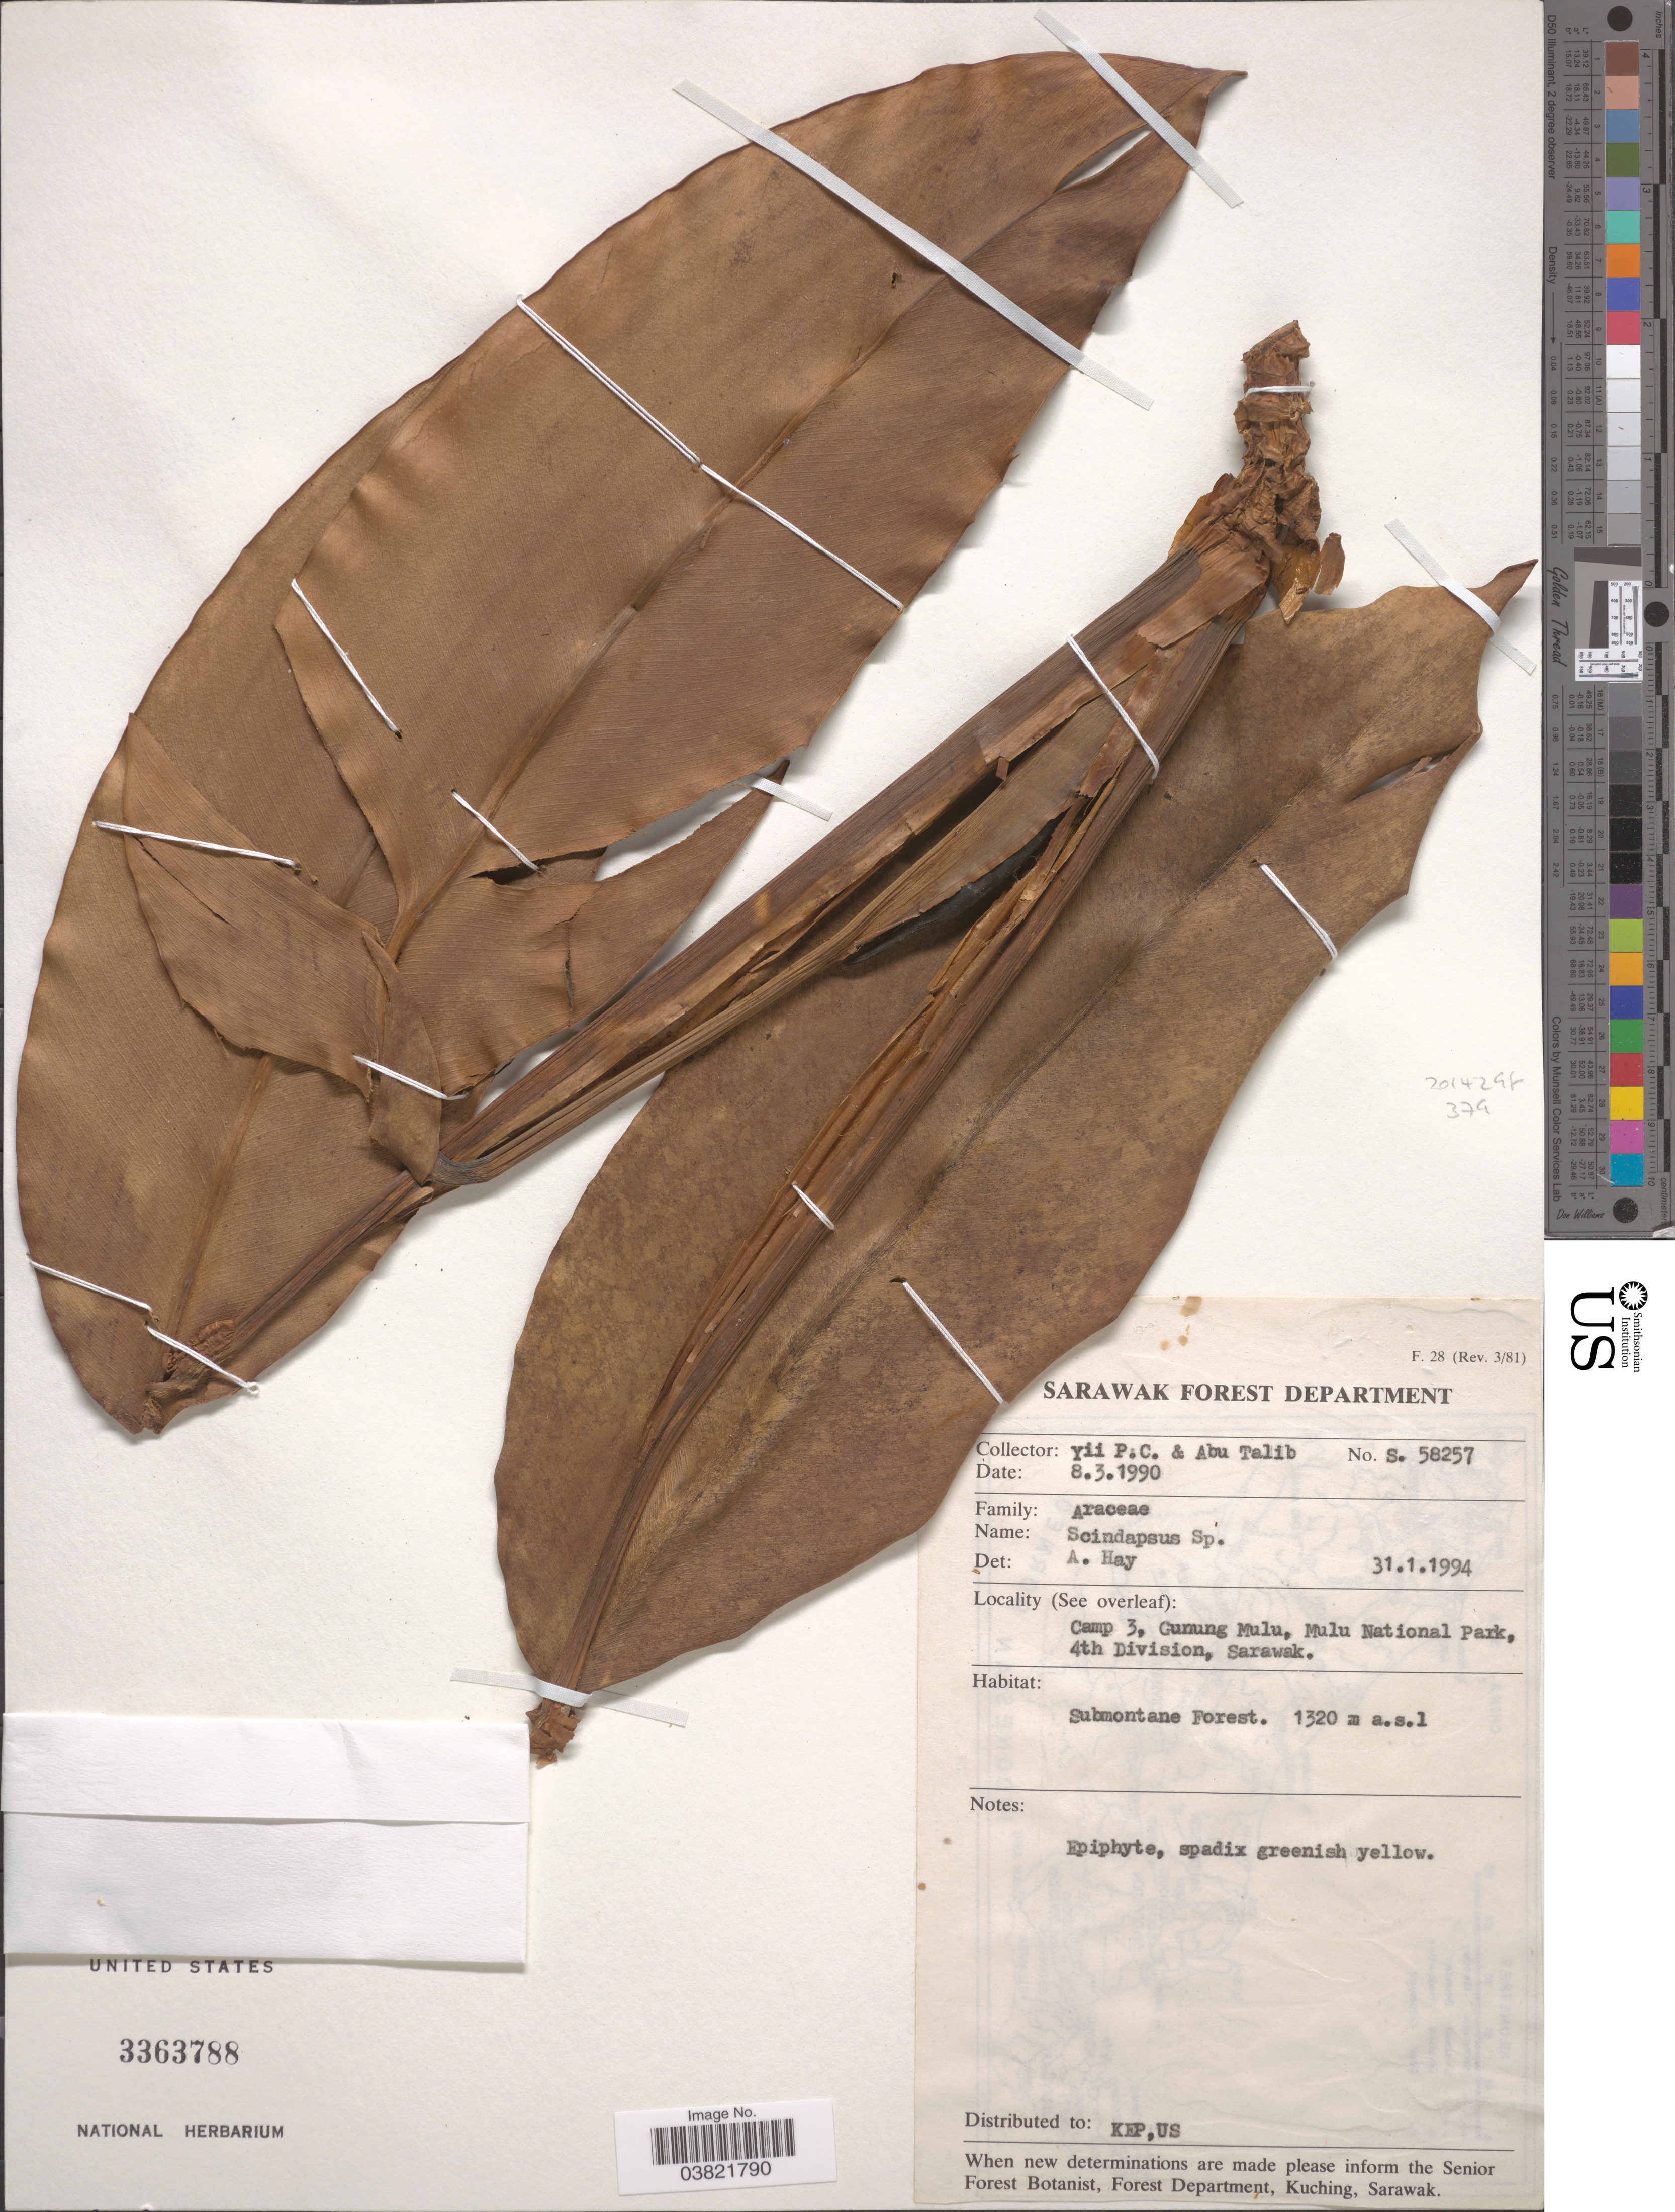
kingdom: Plantae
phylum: Tracheophyta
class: Liliopsida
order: Alismatales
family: Araceae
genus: Scindapsus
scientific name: Scindapsus sp.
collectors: P. Yii & A. Talib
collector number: S58257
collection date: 1990-03-08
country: Malaysia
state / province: Sarawak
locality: Camp 3, Gunung Mulu, Mulu National Park, 4th Division.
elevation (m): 1320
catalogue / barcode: US 3363788